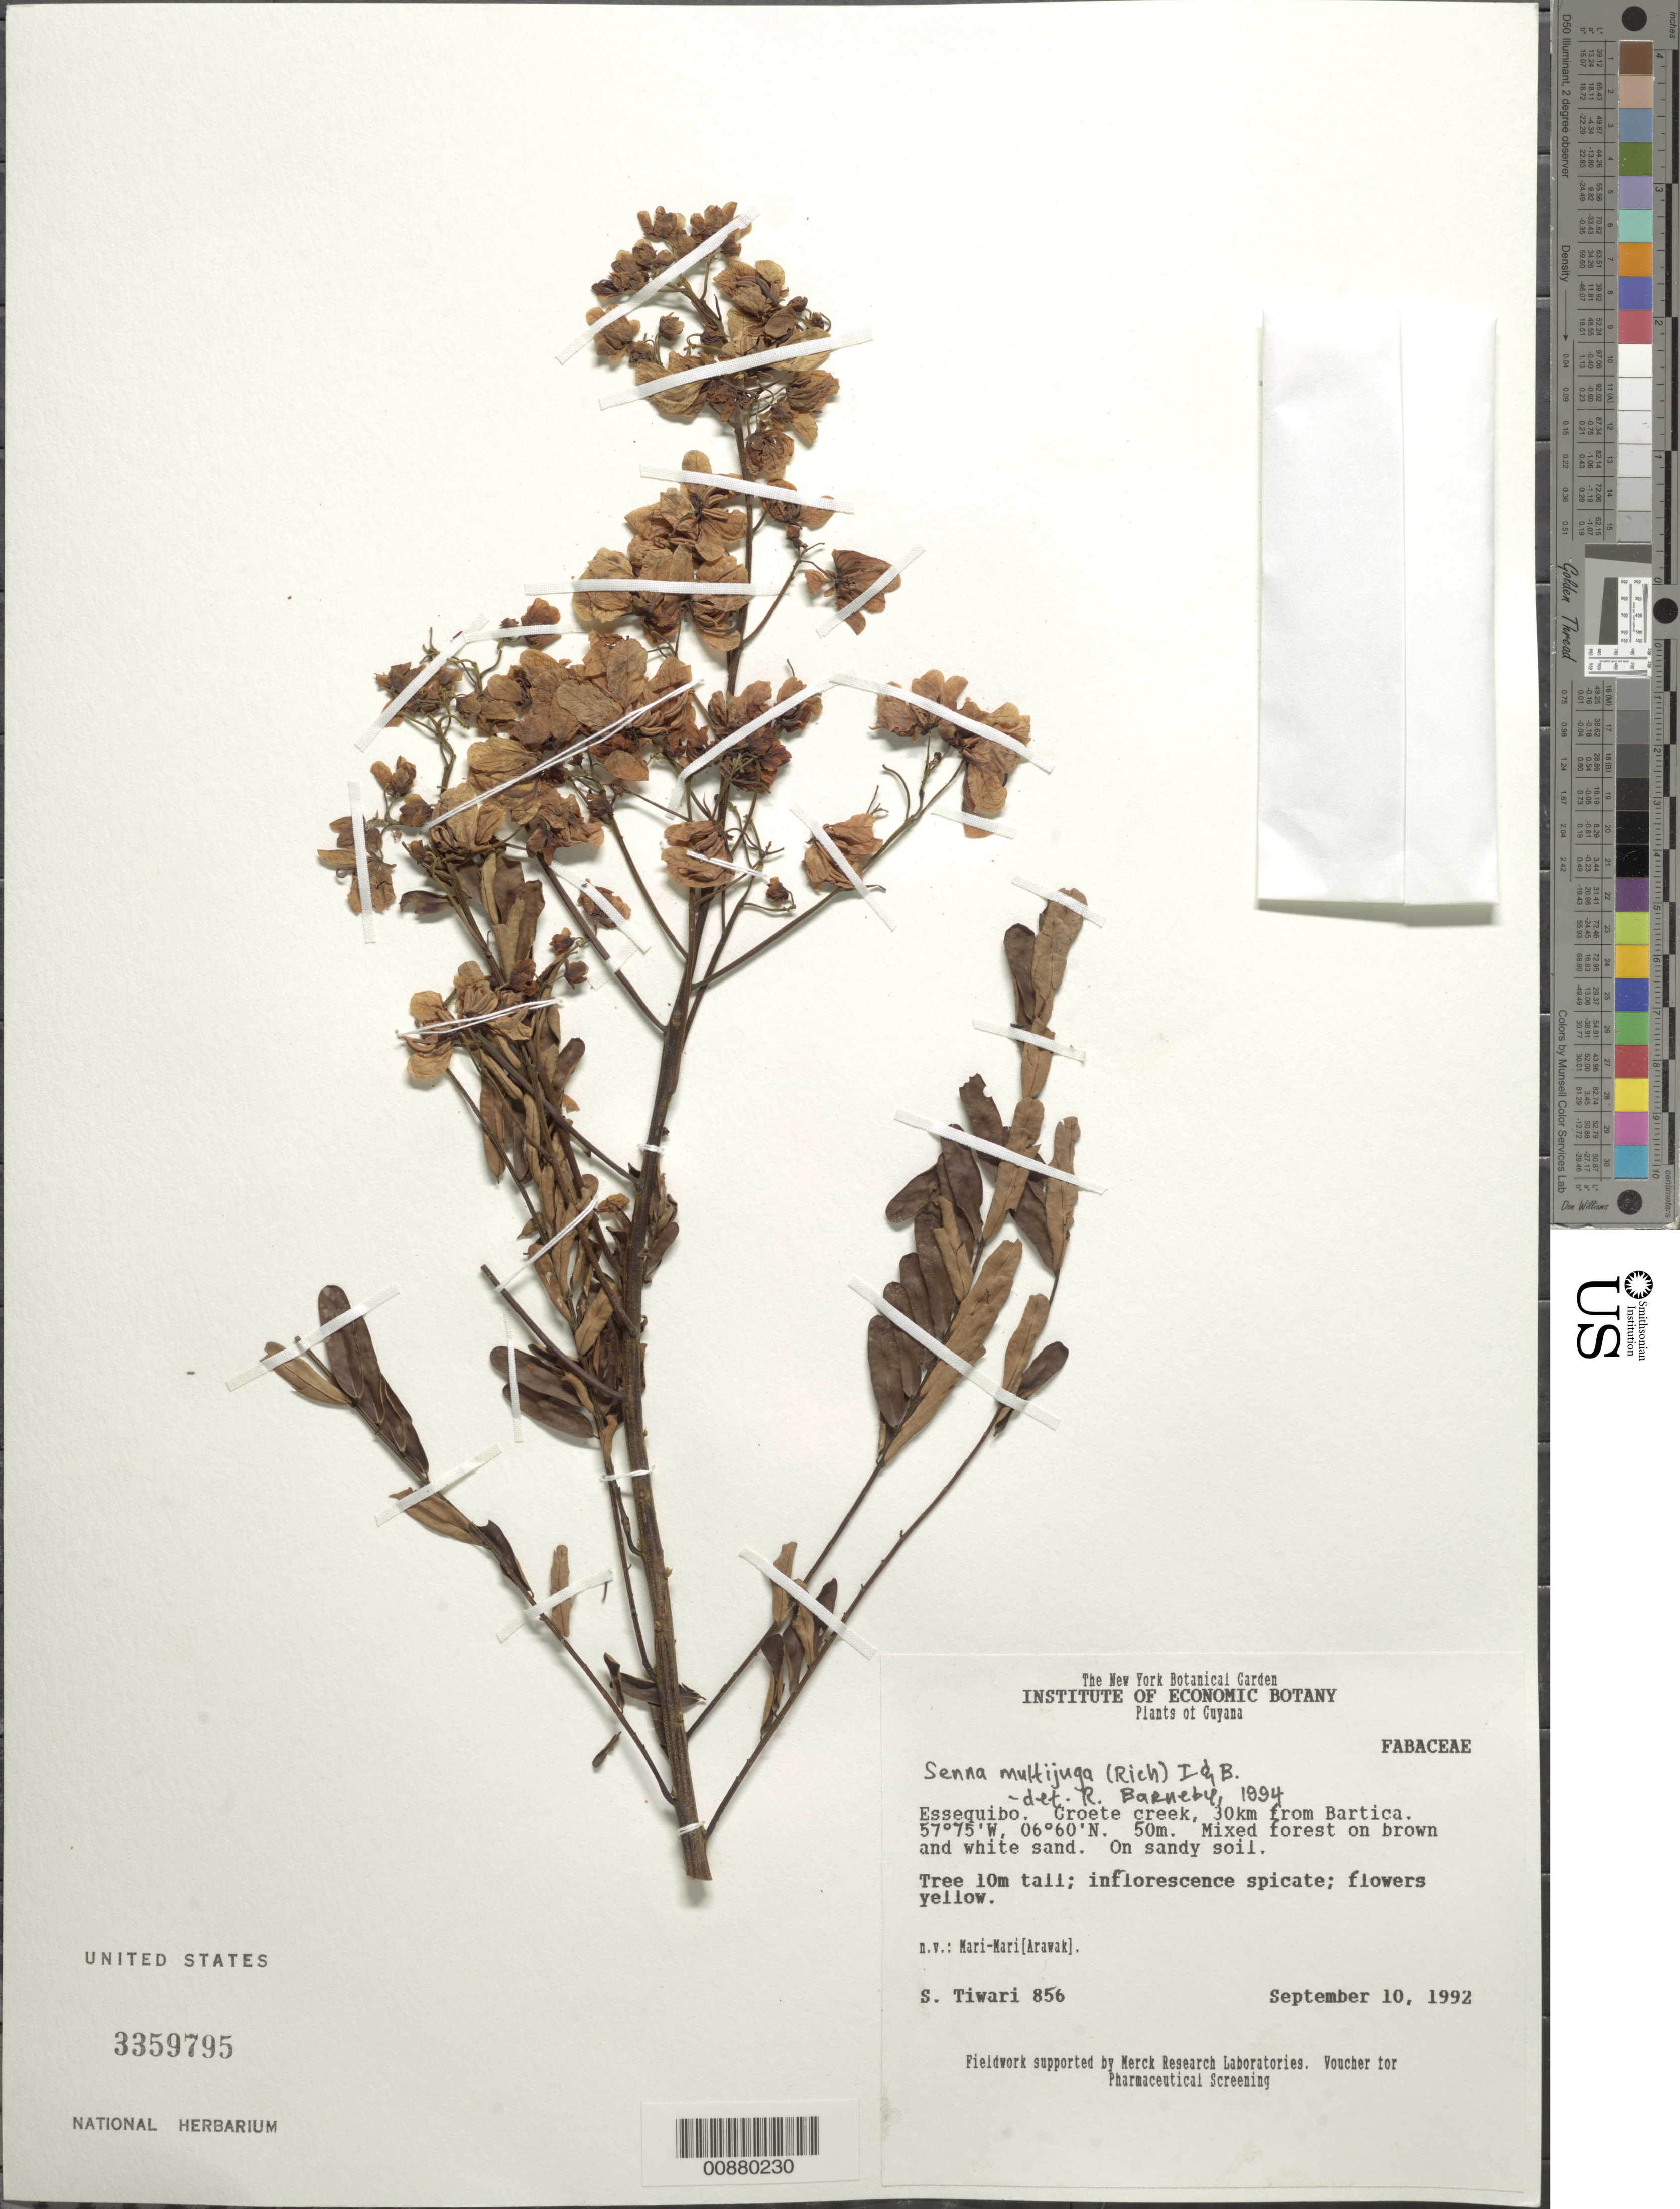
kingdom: Plantae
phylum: Tracheophyta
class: Magnoliopsida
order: Fabales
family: Fabaceae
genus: Senna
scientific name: Senna multijuga var. multijuga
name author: (Rich.) H.S. Irwin & Barneby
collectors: S. Tiwari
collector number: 856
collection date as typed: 10-Sep-92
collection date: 1992-09-10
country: Guyana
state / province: Essequibo Isl-W. Demerara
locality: Essequibo; Groete Creek, 30 km from Bartica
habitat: Mixed forest on brown and white sand; on sandy soil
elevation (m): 50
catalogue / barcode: US 3359795